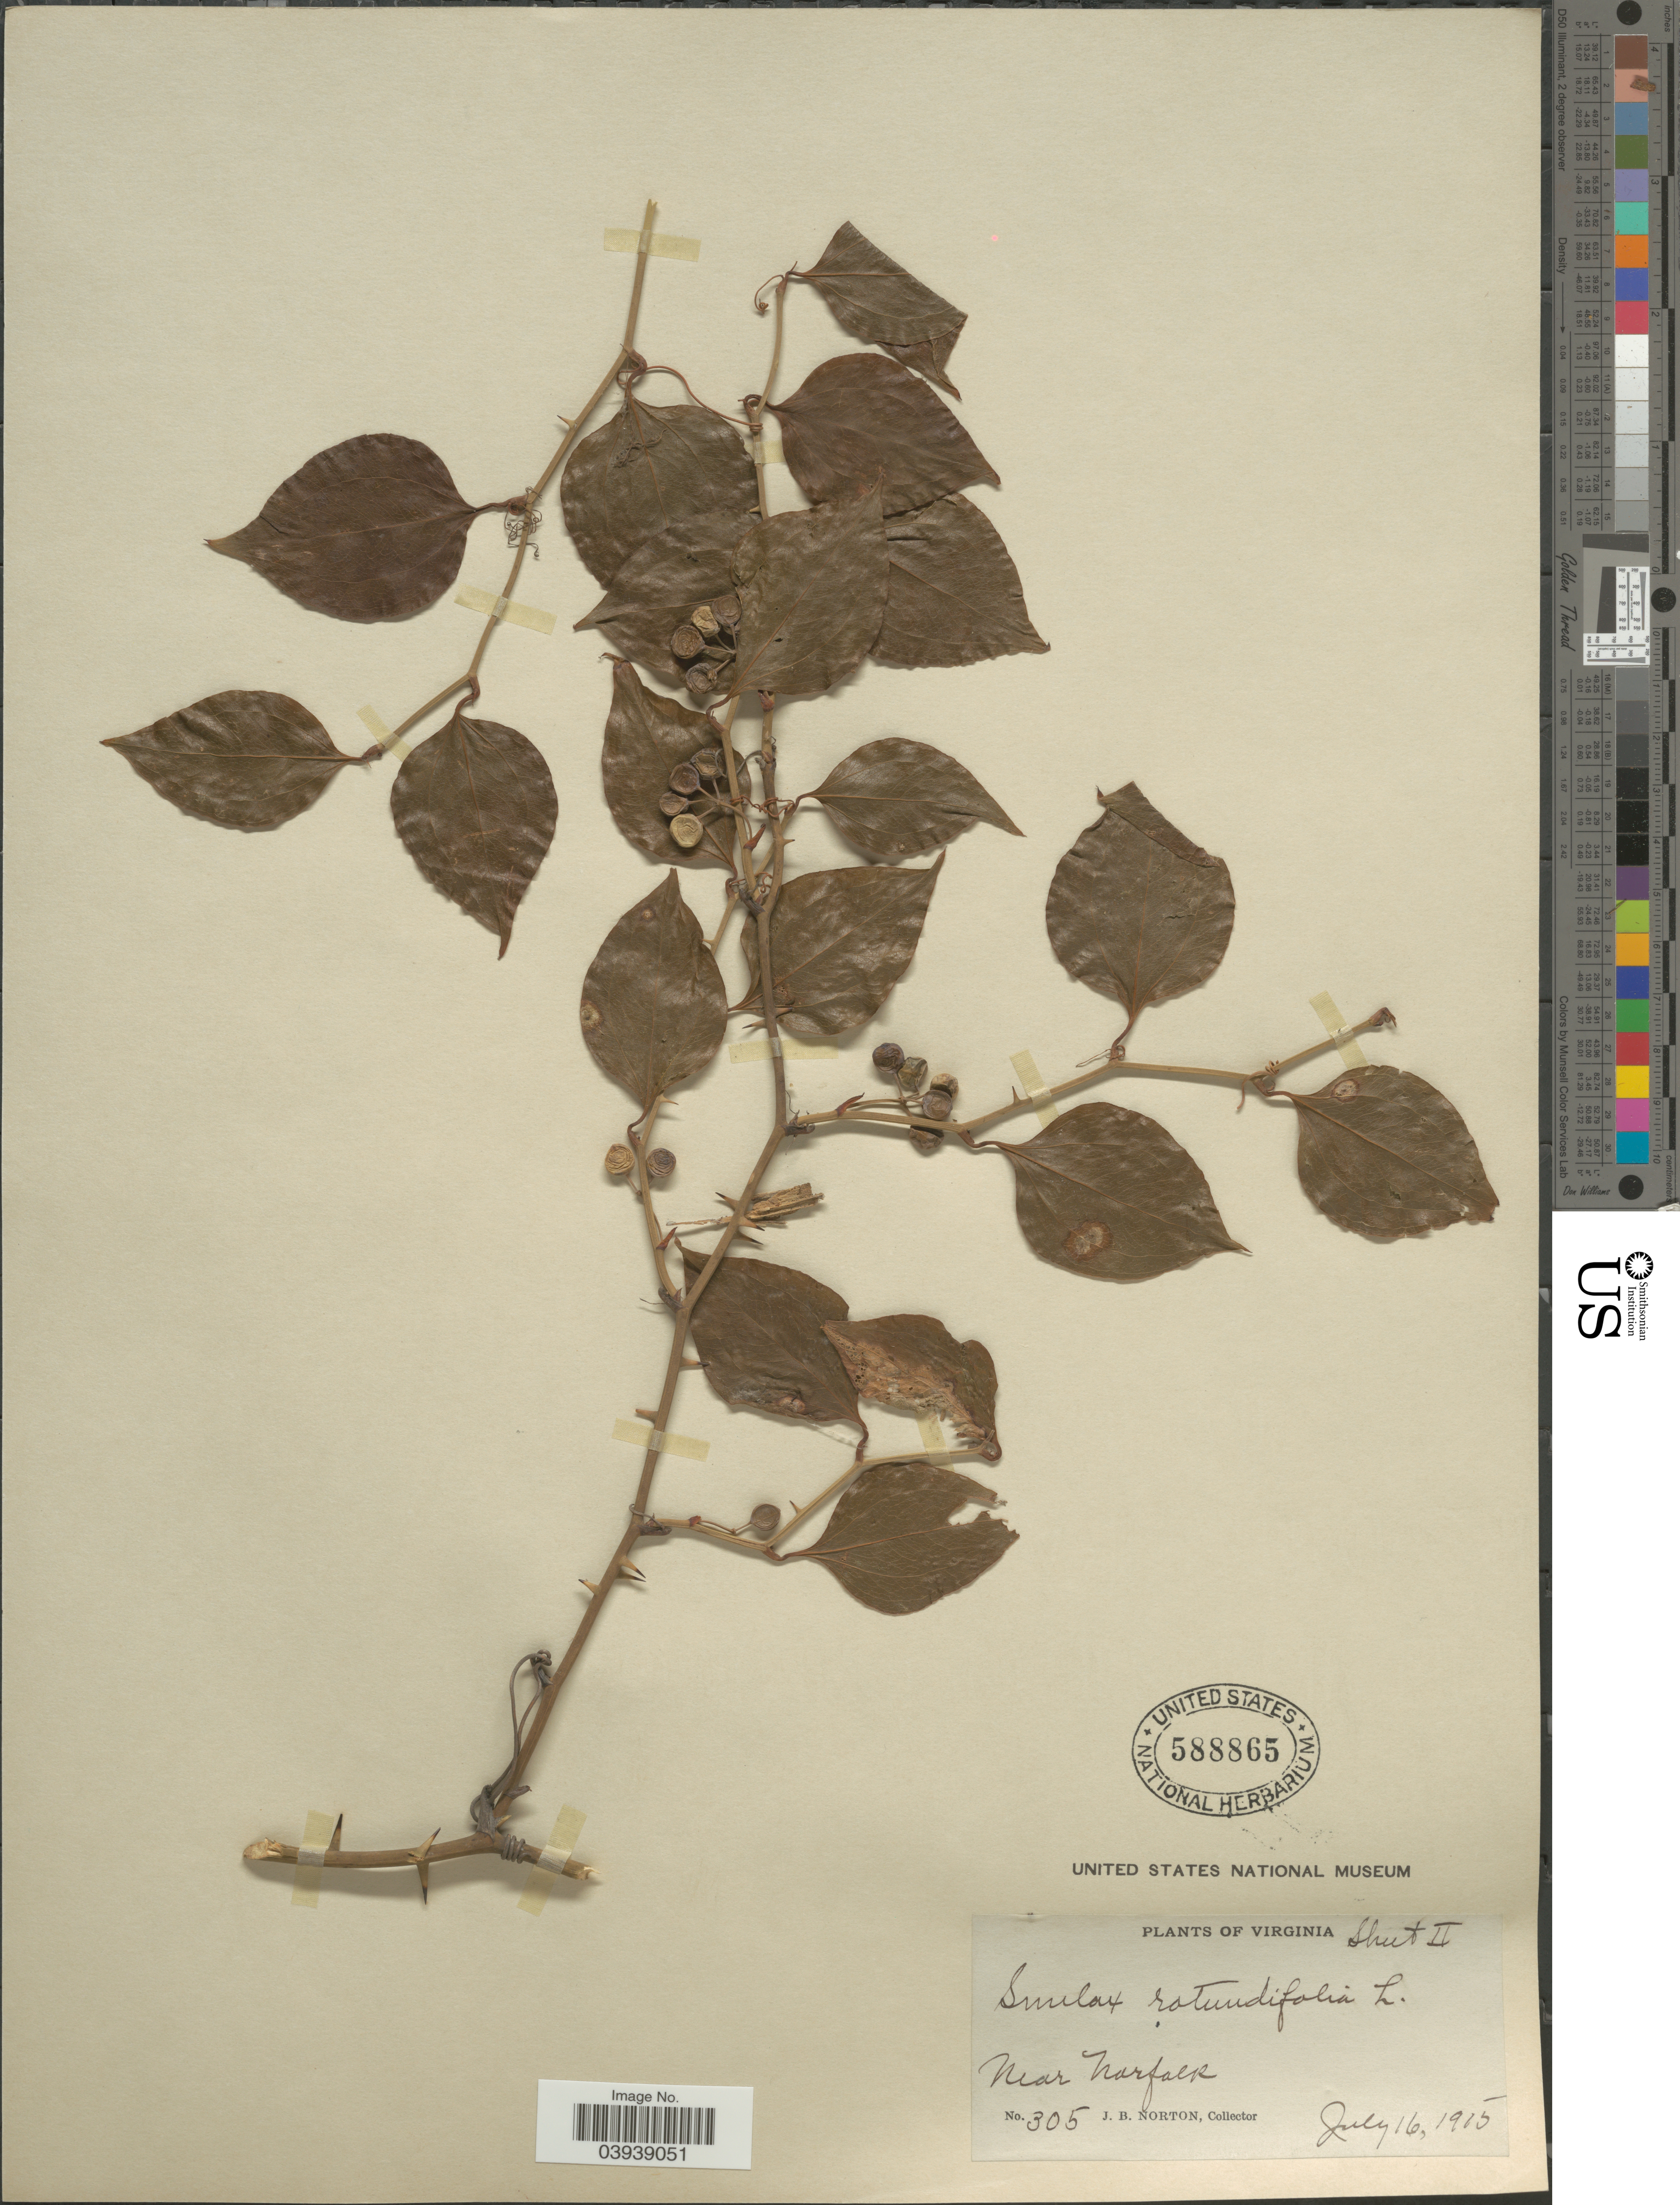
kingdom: Plantae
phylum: Tracheophyta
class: Liliopsida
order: Liliales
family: Smilacaceae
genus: Smilax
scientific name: Smilax rotundifolia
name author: L.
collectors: J. B. Norton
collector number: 305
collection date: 1915-07-16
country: United States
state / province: Virginia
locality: Near Norfolk.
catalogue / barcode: US 588865